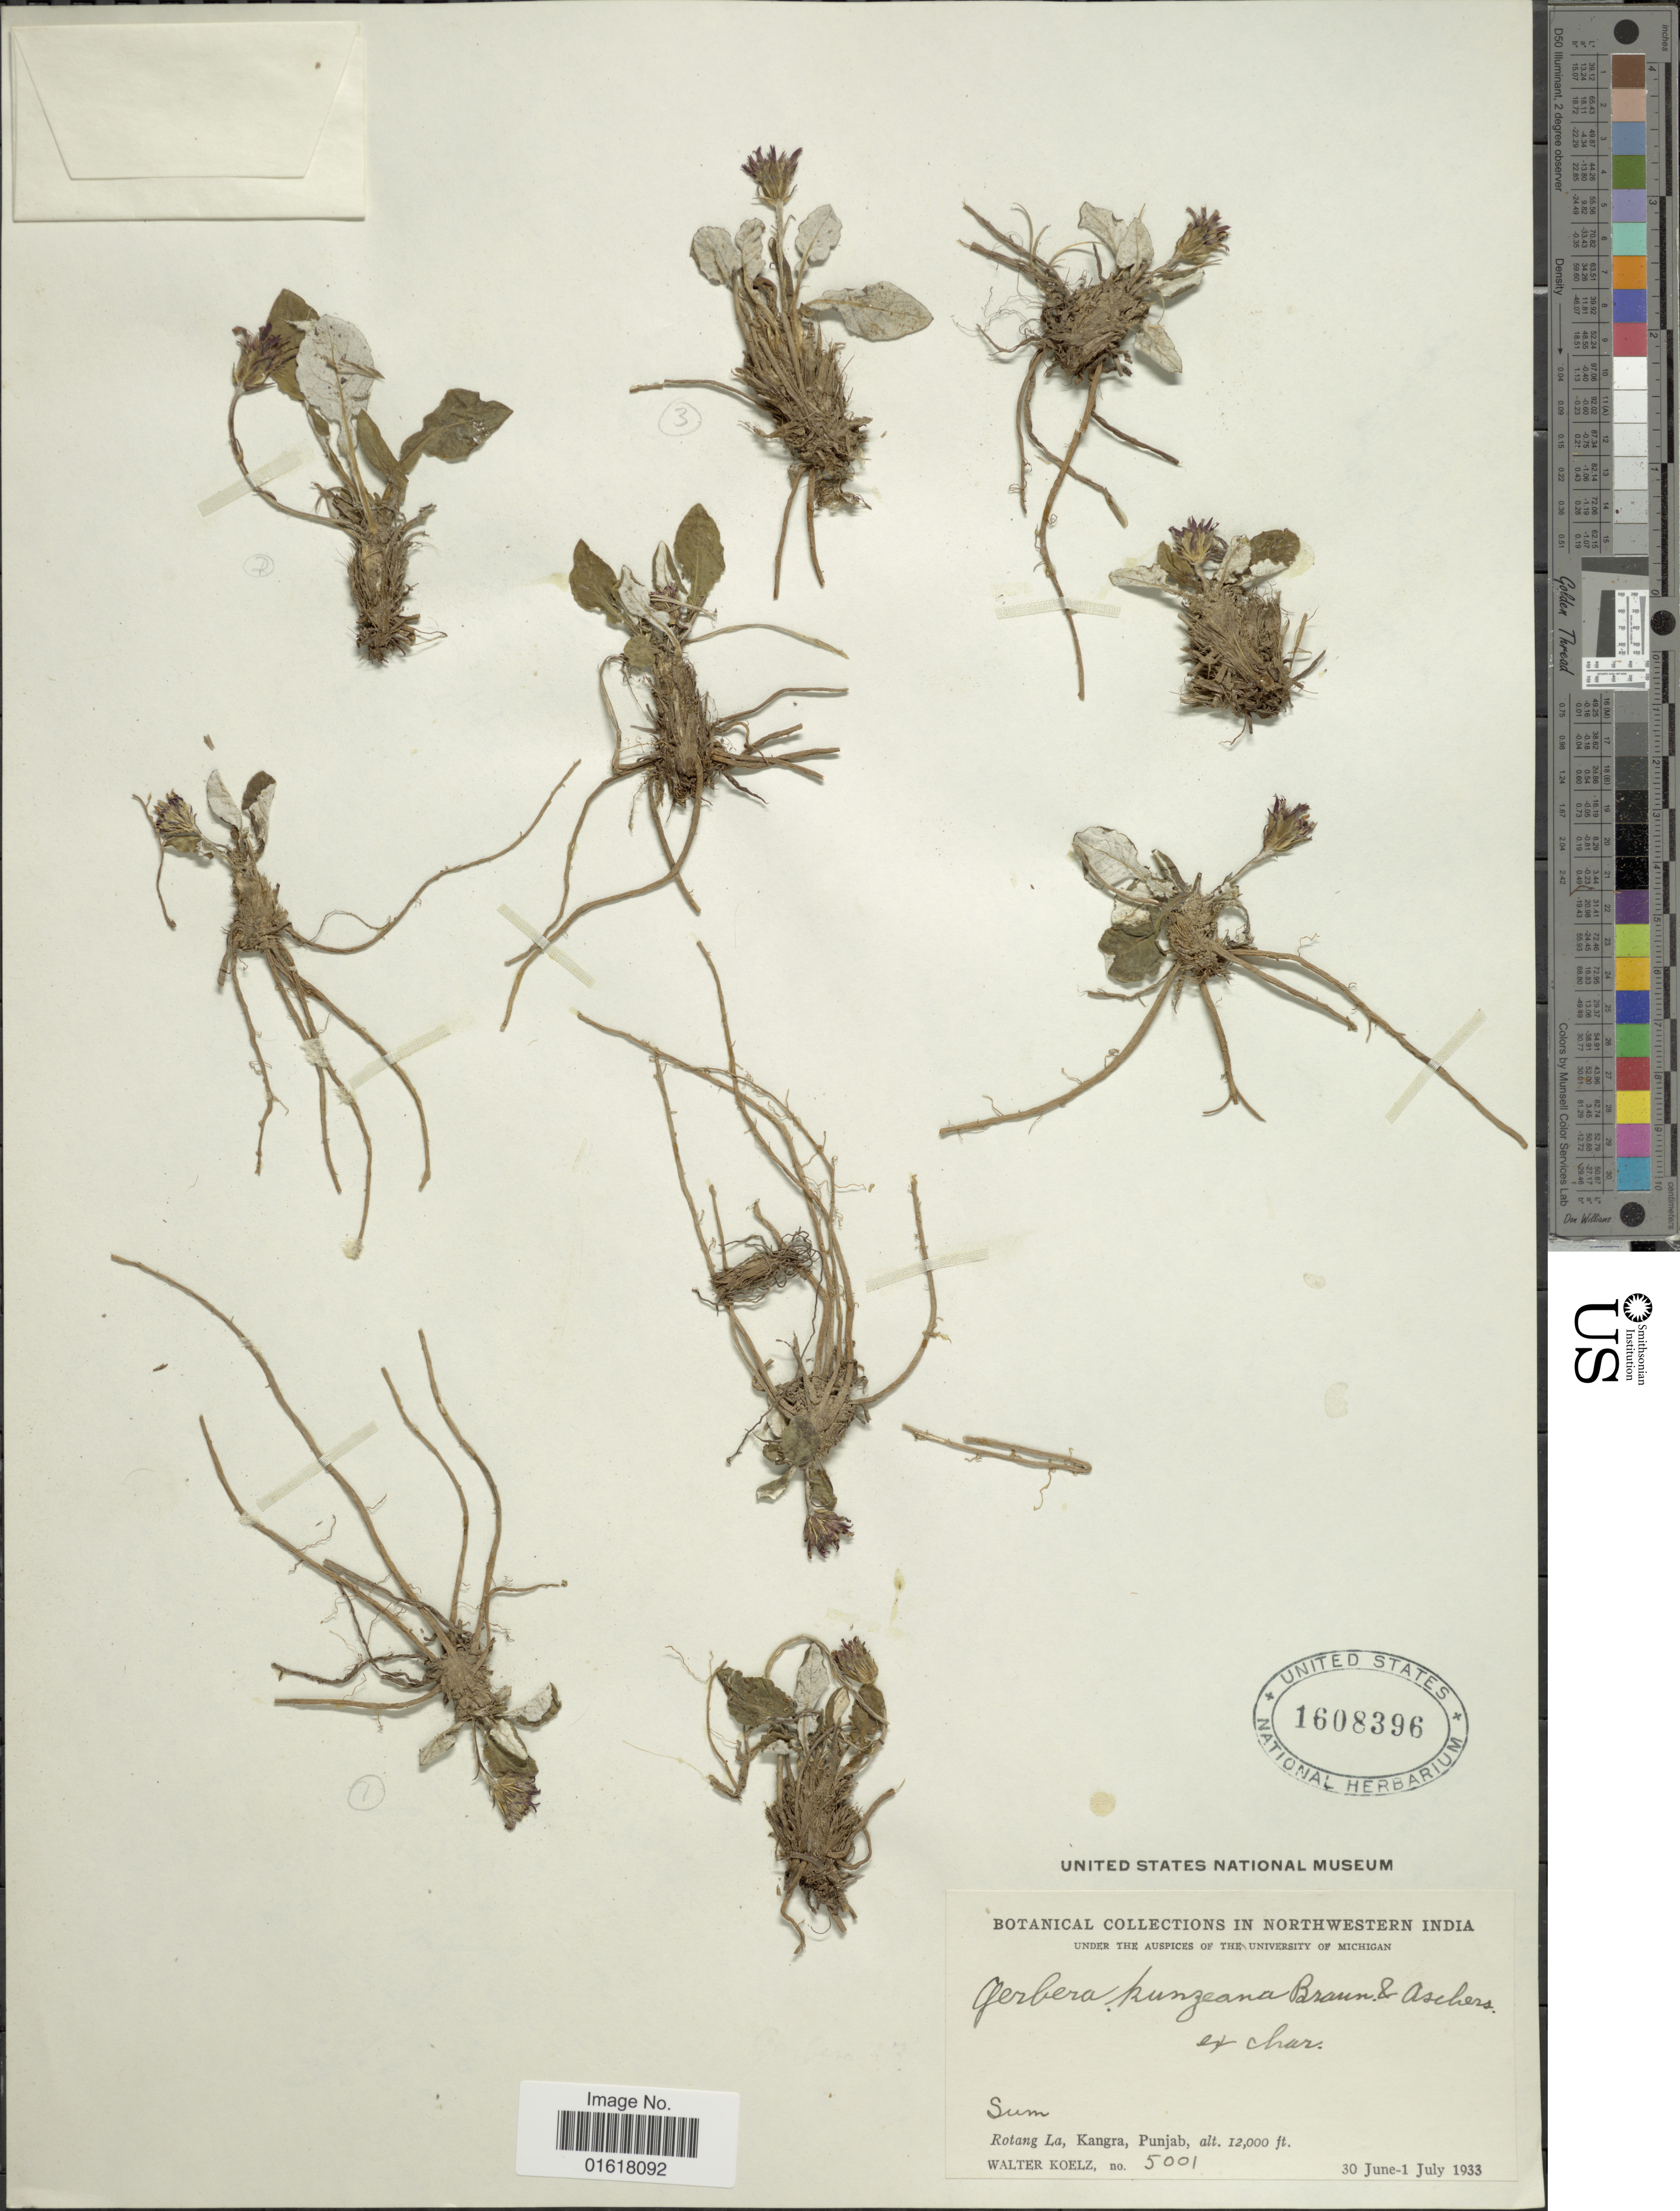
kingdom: Plantae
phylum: Tracheophyta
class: Magnoliopsida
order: Asterales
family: Asteraceae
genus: Gerbera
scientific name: Gerbera kunzeana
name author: A. Br. & Asch.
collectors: W. N. Koelz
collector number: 5001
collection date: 1933-06-30/1933-07-01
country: India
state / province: Himachal Pradesh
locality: Northwestern India. Rotang La, Kangra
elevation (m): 3658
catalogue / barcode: US 1608396